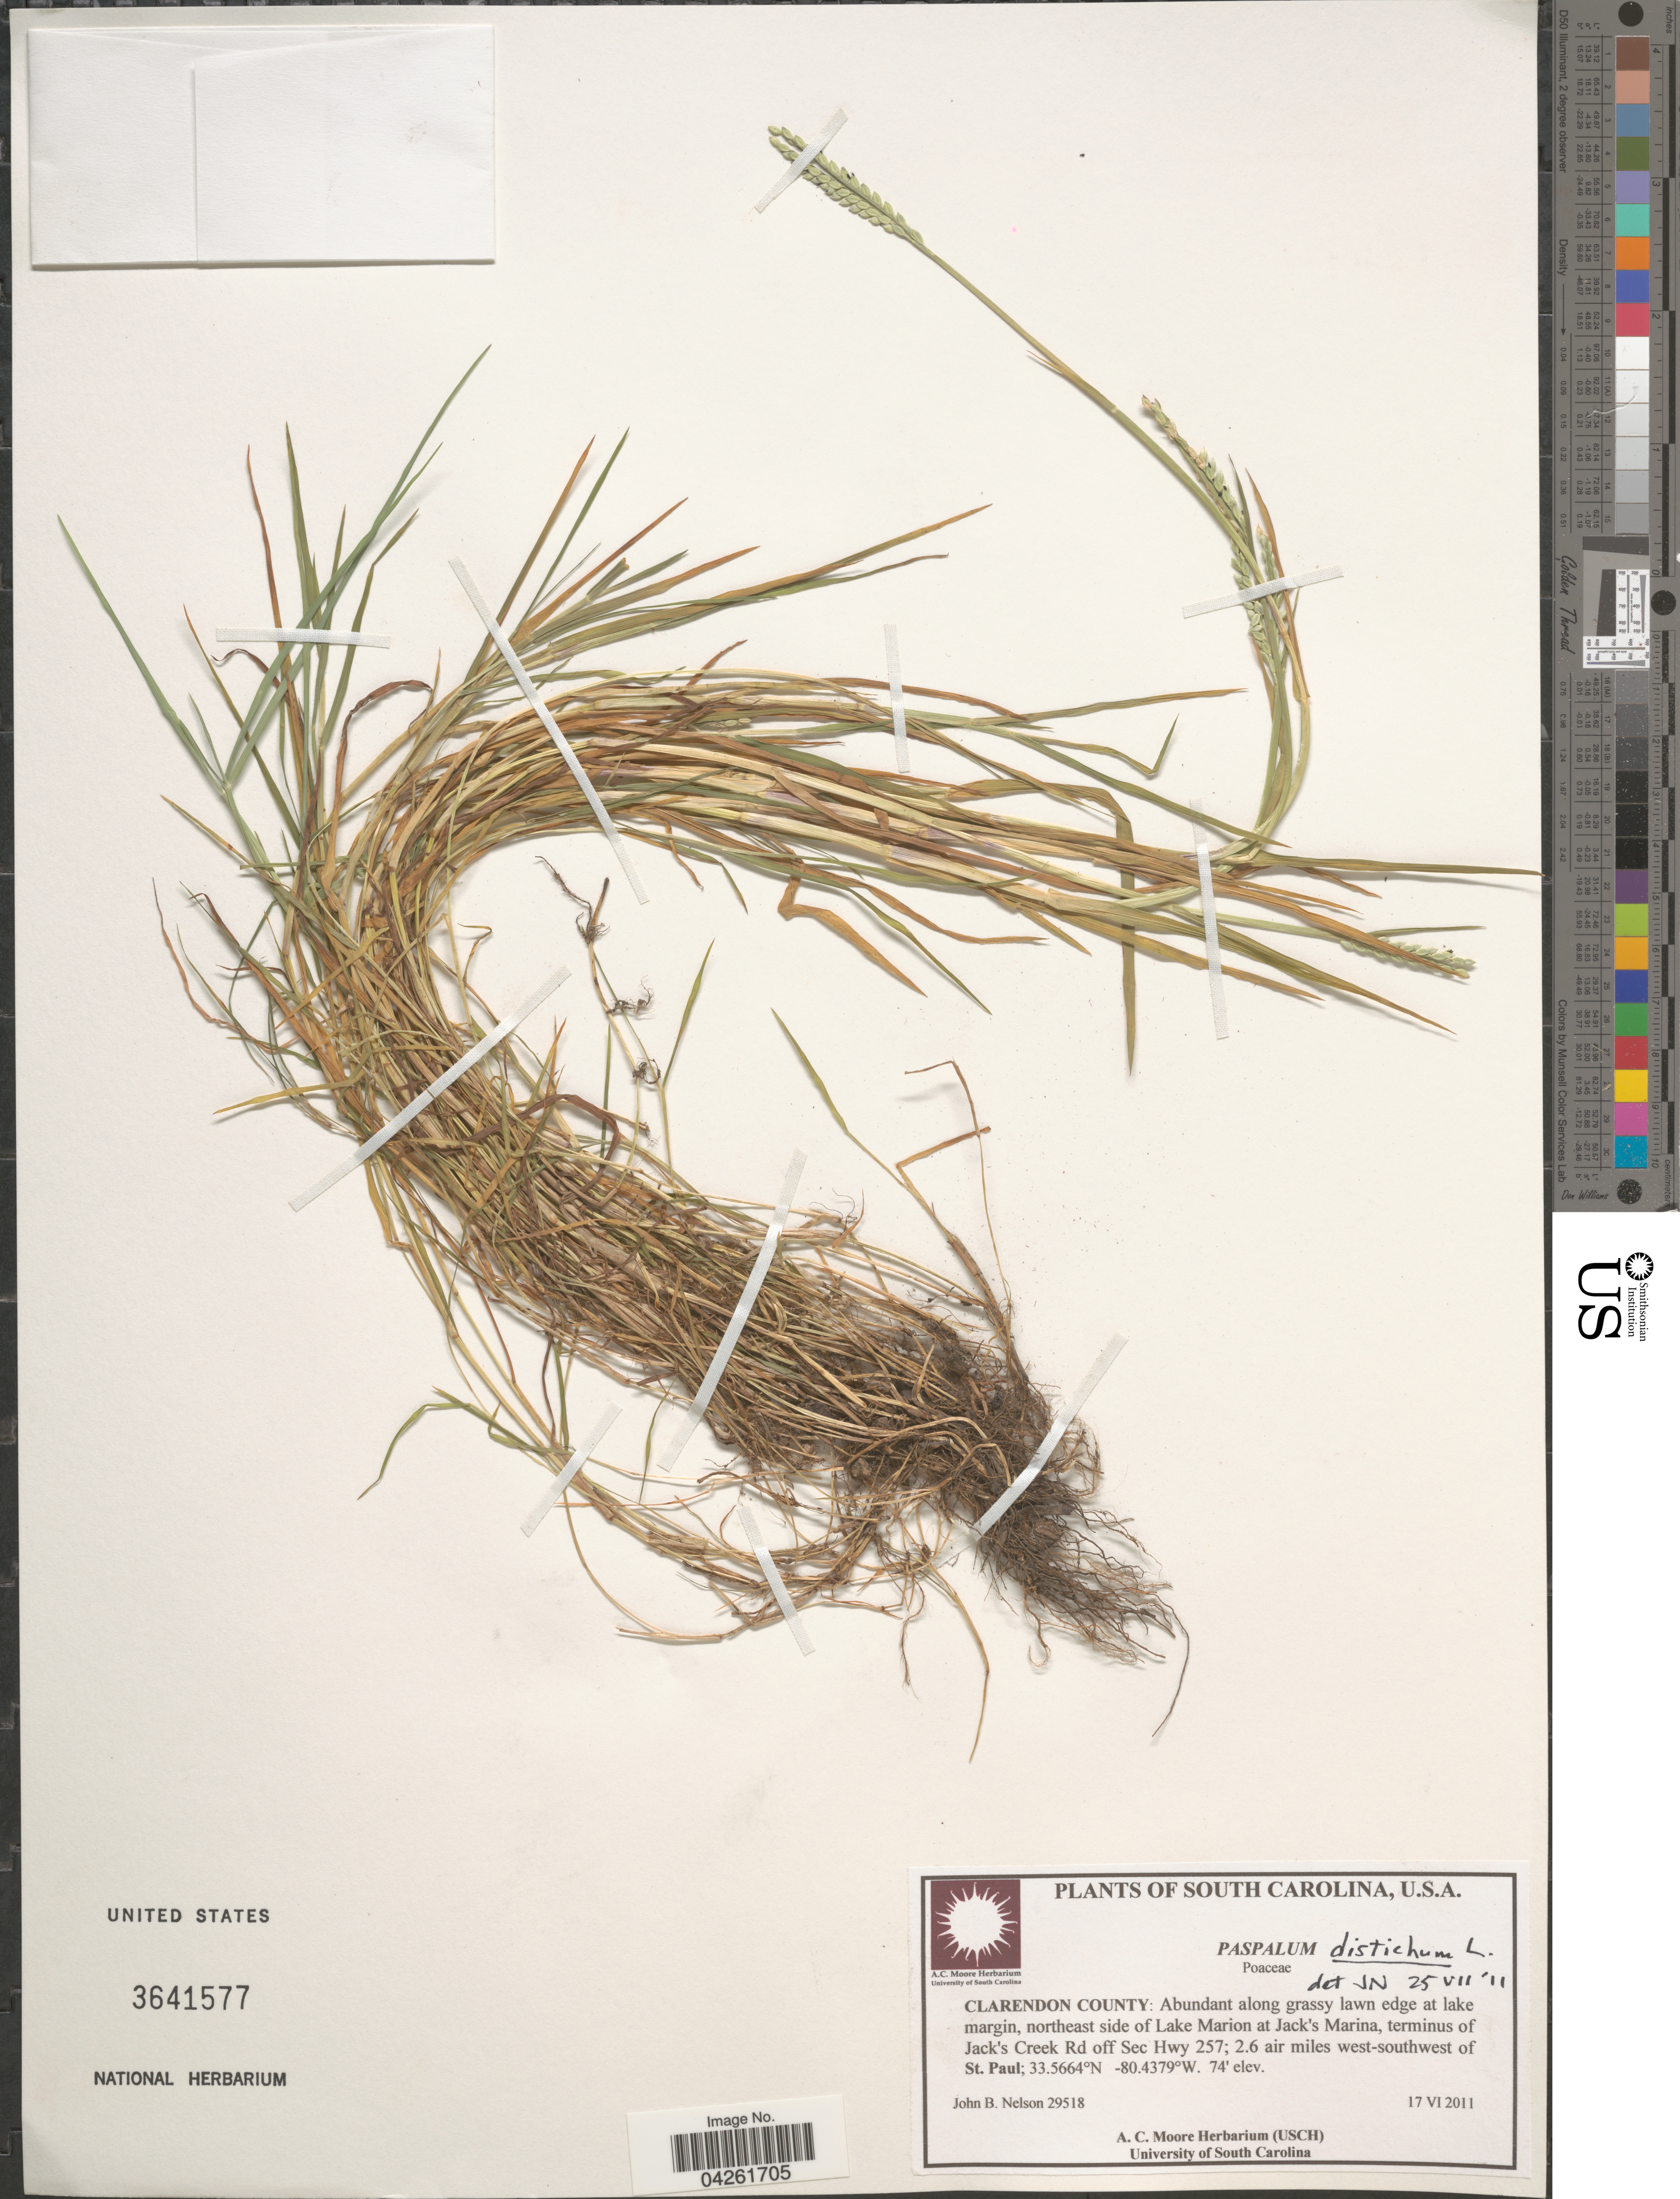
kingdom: Plantae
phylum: Tracheophyta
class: Liliopsida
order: Poales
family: Poaceae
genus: Paspalum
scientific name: Paspalum distichum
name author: L.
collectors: J. B. Nelson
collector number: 29518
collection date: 2011-06-17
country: United States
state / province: South Carolina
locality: Clarendon County: Abundant along grassy lawn edge at lake margin, northeast side of Lake Marion at Jack's Mariana, terminus of Jack's Creek Rd off Sec Hwy 257; 2.6 air miles west-southwest of St. Paul.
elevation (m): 23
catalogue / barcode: US 3641577